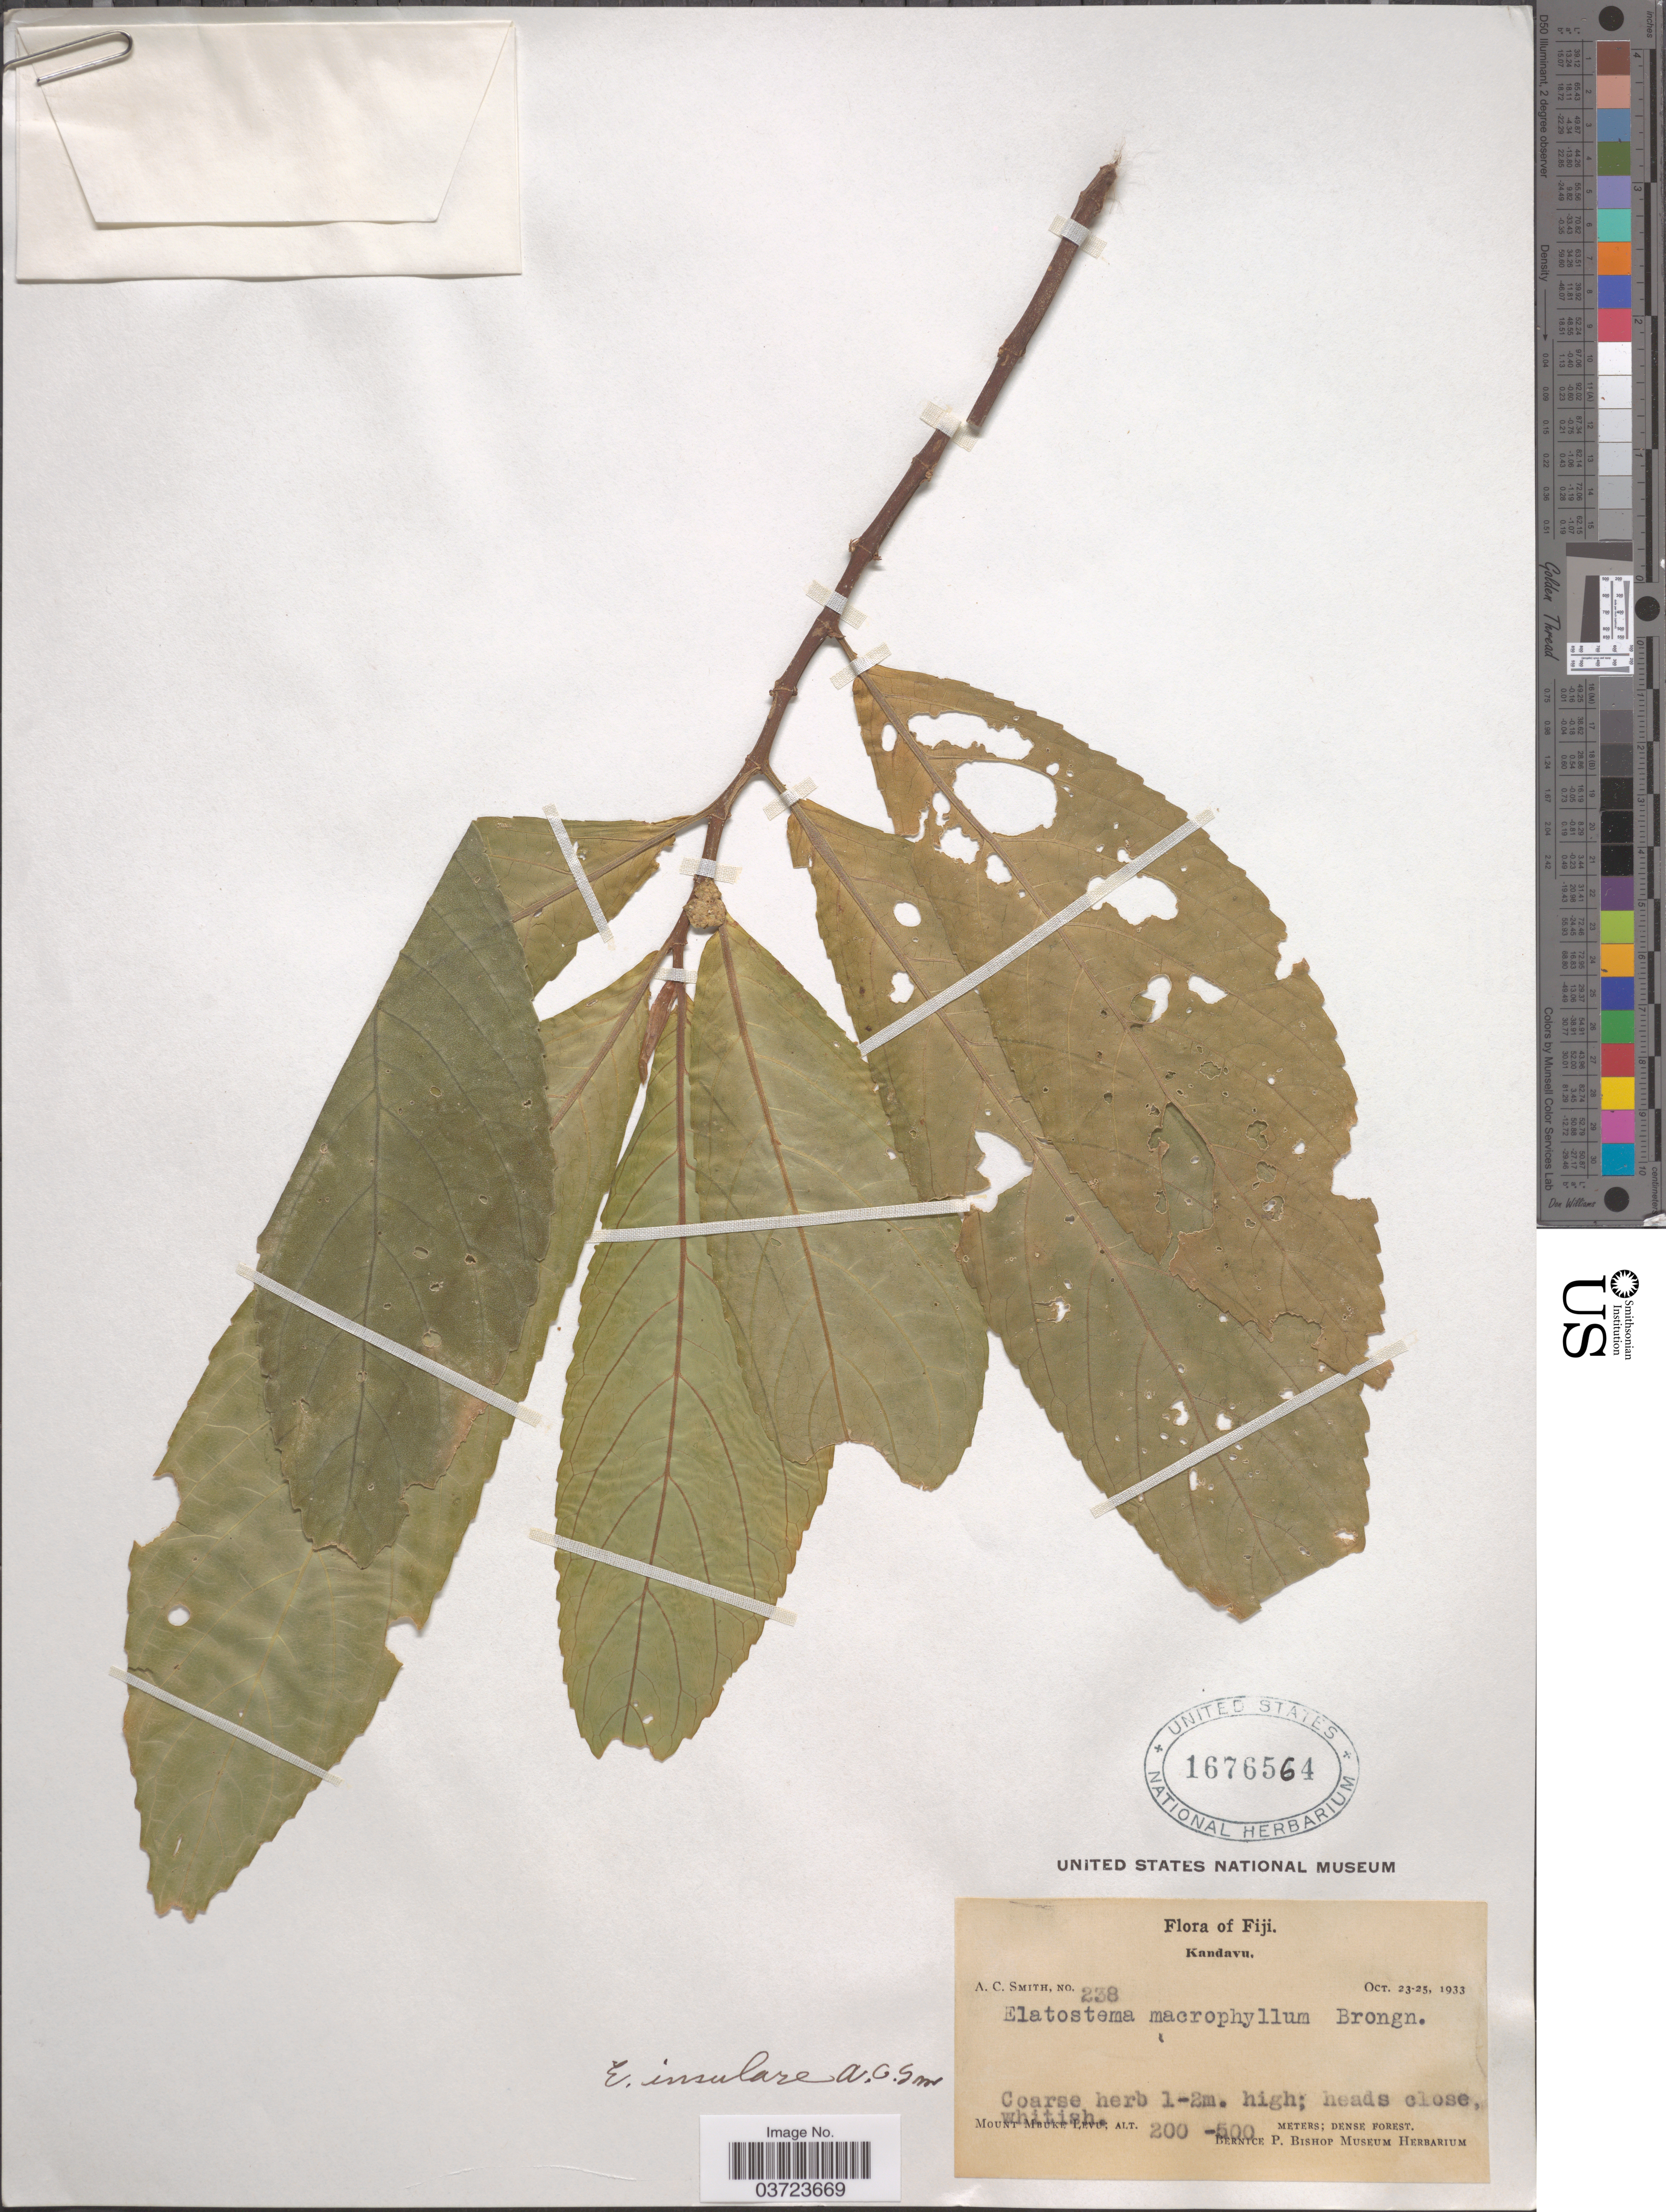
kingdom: Plantae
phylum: Tracheophyta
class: Magnoliopsida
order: Rosales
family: Urticaceae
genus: Elatostema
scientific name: Elatostema macrophyllum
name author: Brongn.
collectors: A. C. Smith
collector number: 238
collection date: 1933-10-23/1933-10-25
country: Fiji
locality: Kandavu. Mount Mbuke Levu.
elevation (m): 200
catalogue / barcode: US 1676564